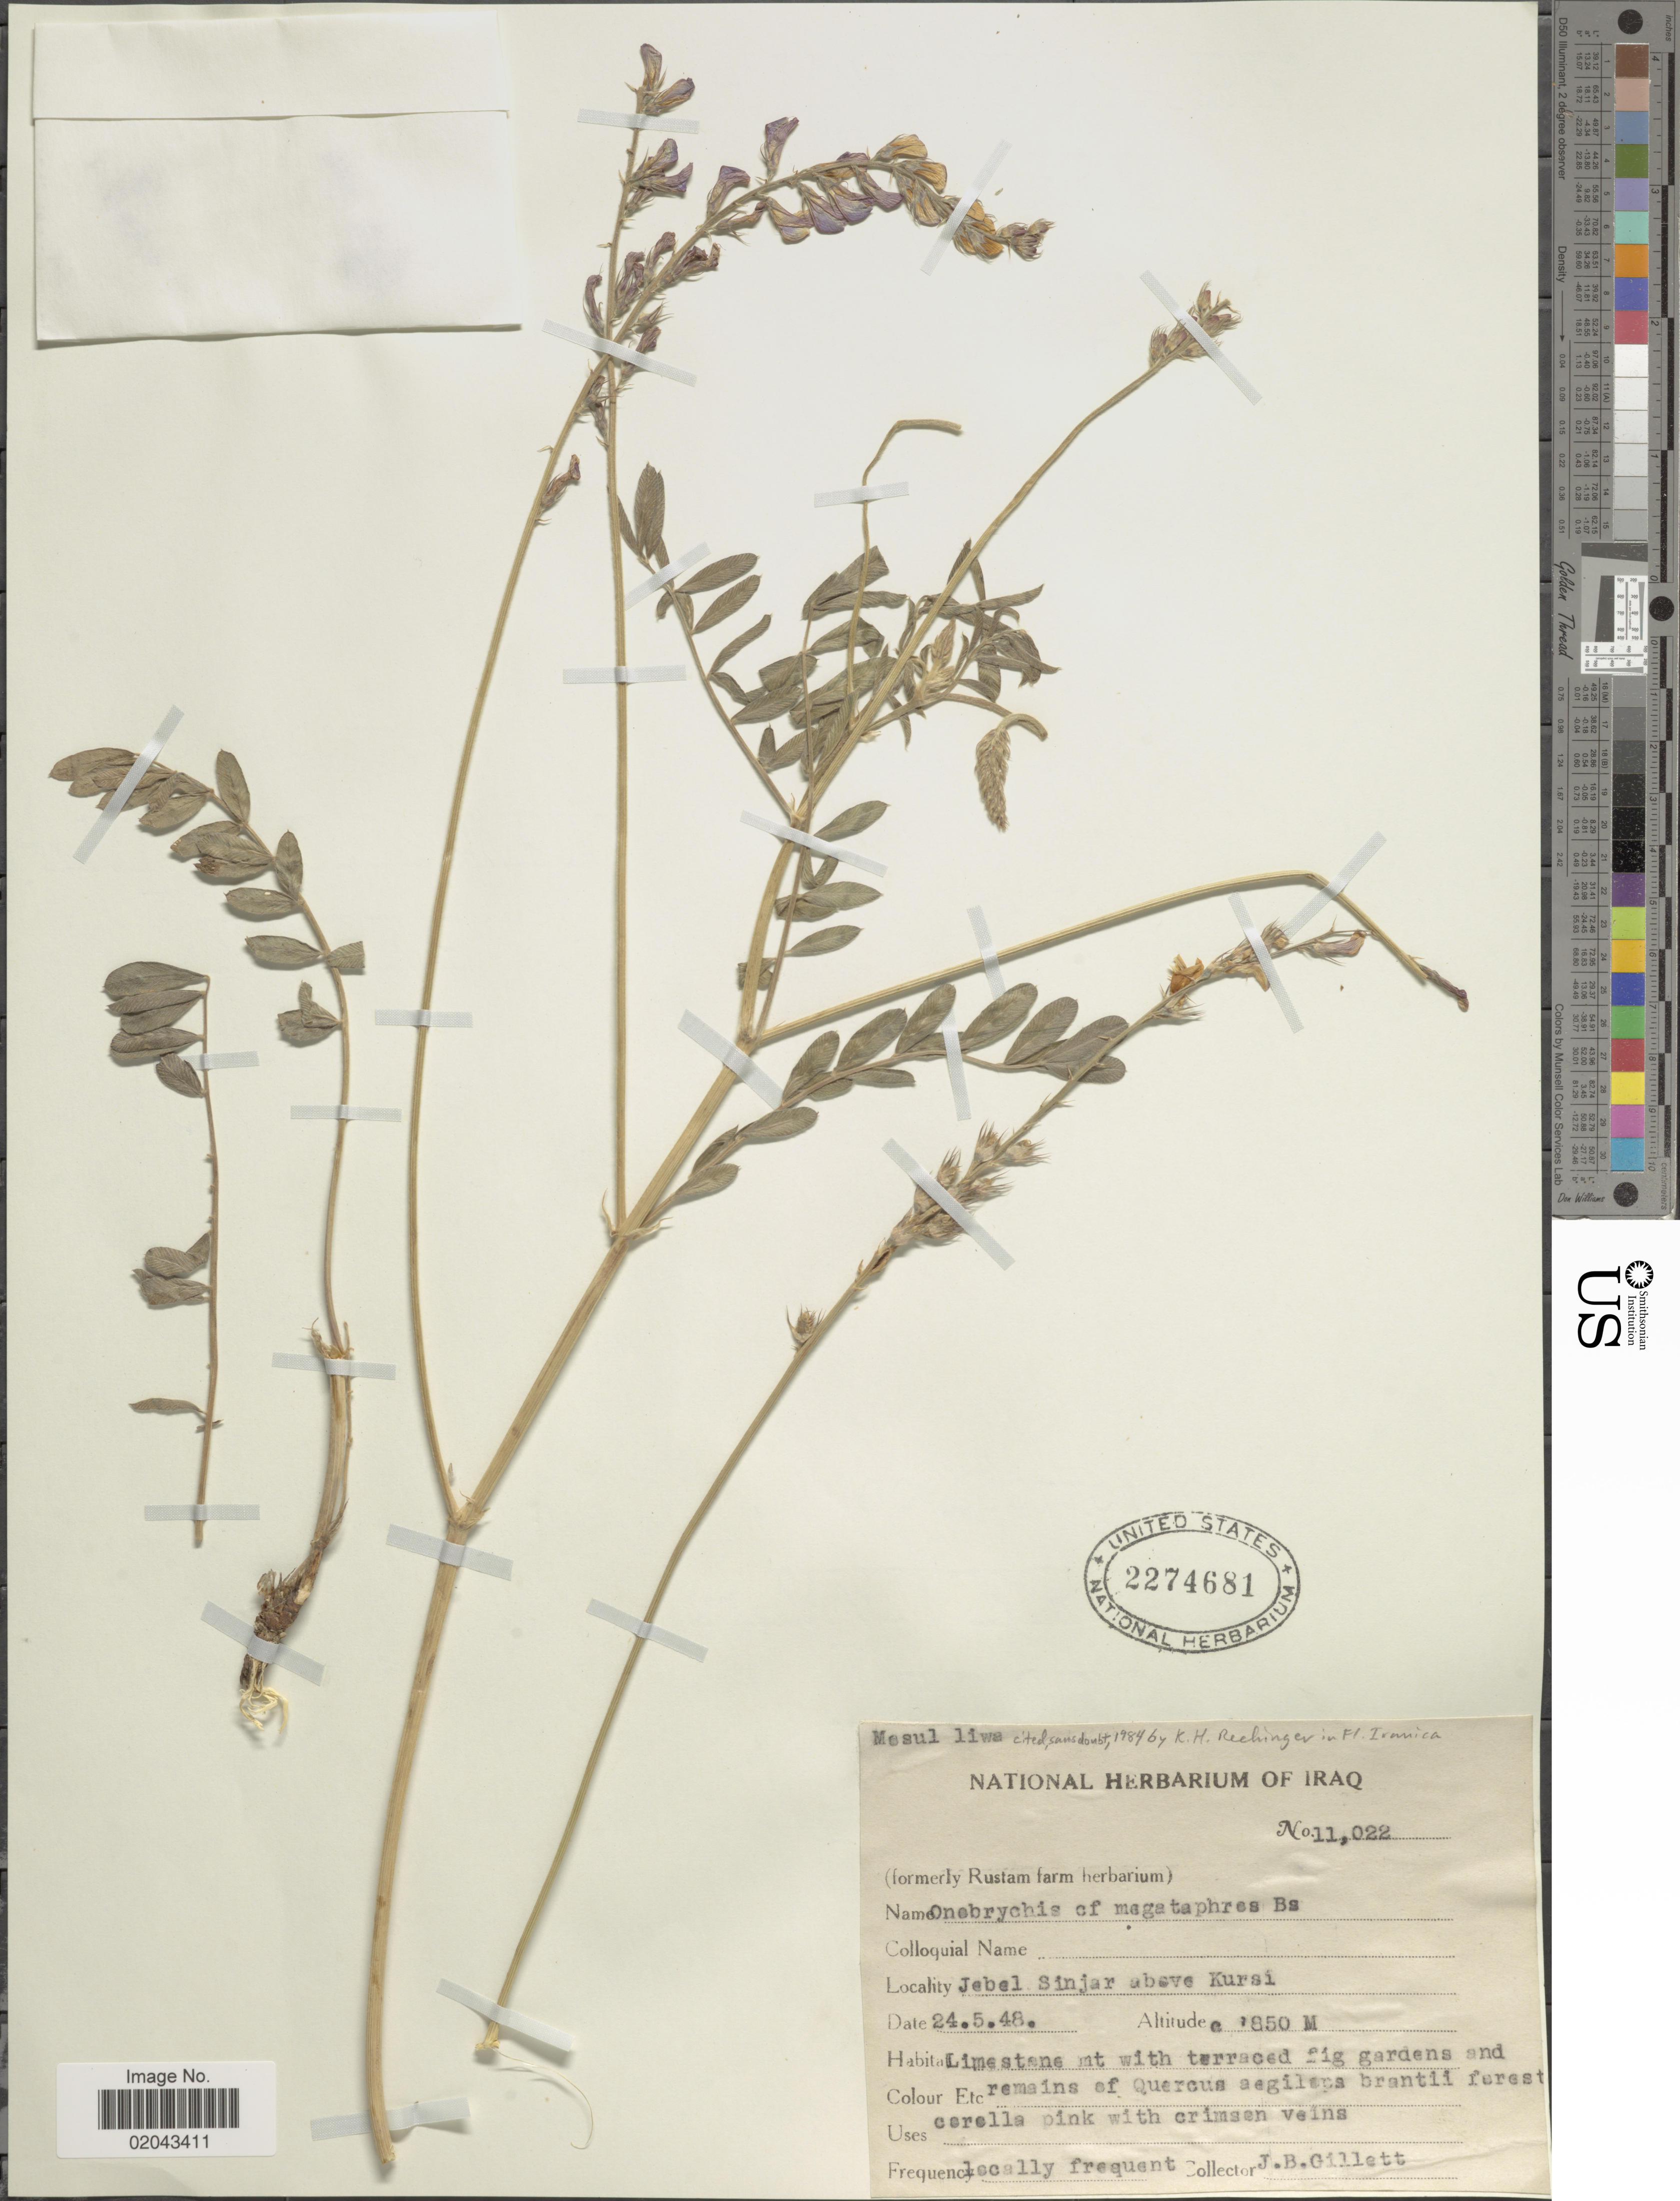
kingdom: Plantae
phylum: Tracheophyta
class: Magnoliopsida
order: Fabales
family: Fabaceae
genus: Onobrychis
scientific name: Onobrychis megataphros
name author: Boiss.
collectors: J. B. Gillett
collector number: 11022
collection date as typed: Transcribed d/m/y: 24/5/48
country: Iraq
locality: Jebel Sinjar above Kursi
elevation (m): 850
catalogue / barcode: US 2274681